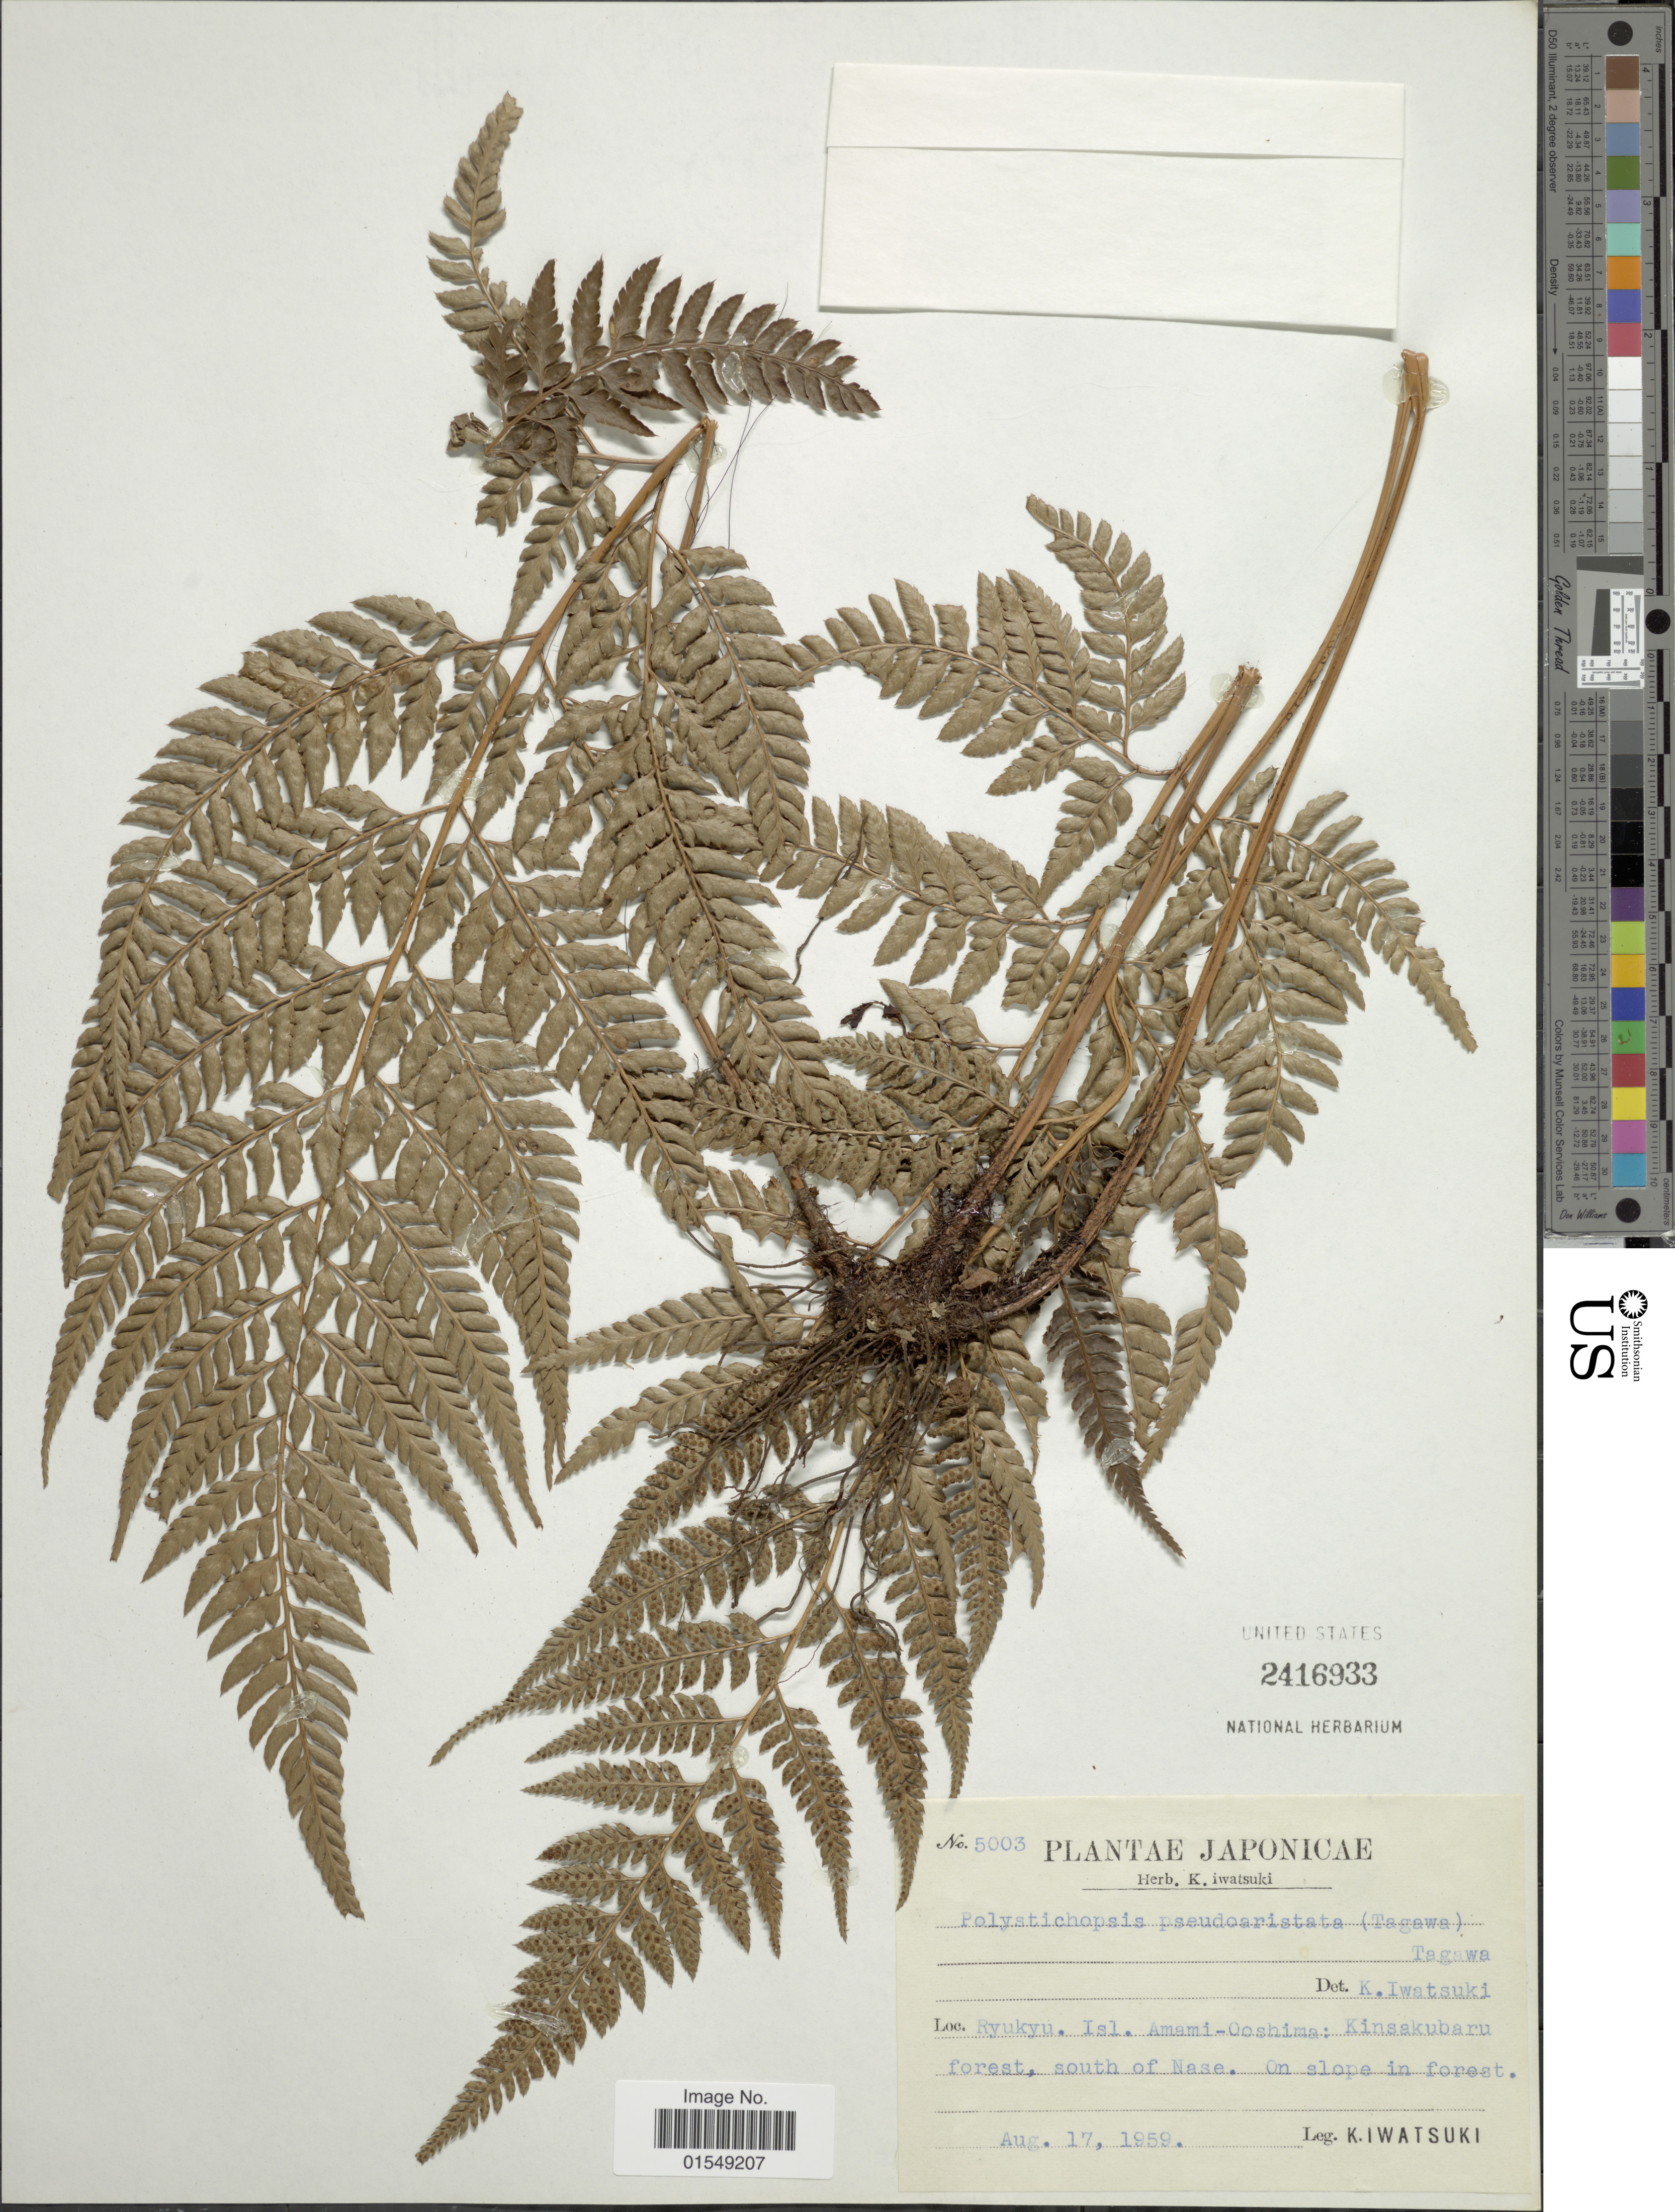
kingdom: Plantae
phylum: Tracheophyta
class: Polypodiopsida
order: Polypodiales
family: Dryopteridaceae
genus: Arachniodes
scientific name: Arachniodes pseudoaristata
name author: (Tagawa) Ohwi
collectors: K. Iwatsuki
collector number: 5003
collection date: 1959-08-17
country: Japan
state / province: Okinawa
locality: Japonicae, Ryukyu. Isl. Amami-Ooshima: Kinsakubaru forest, south of Nase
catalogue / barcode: US 2416933